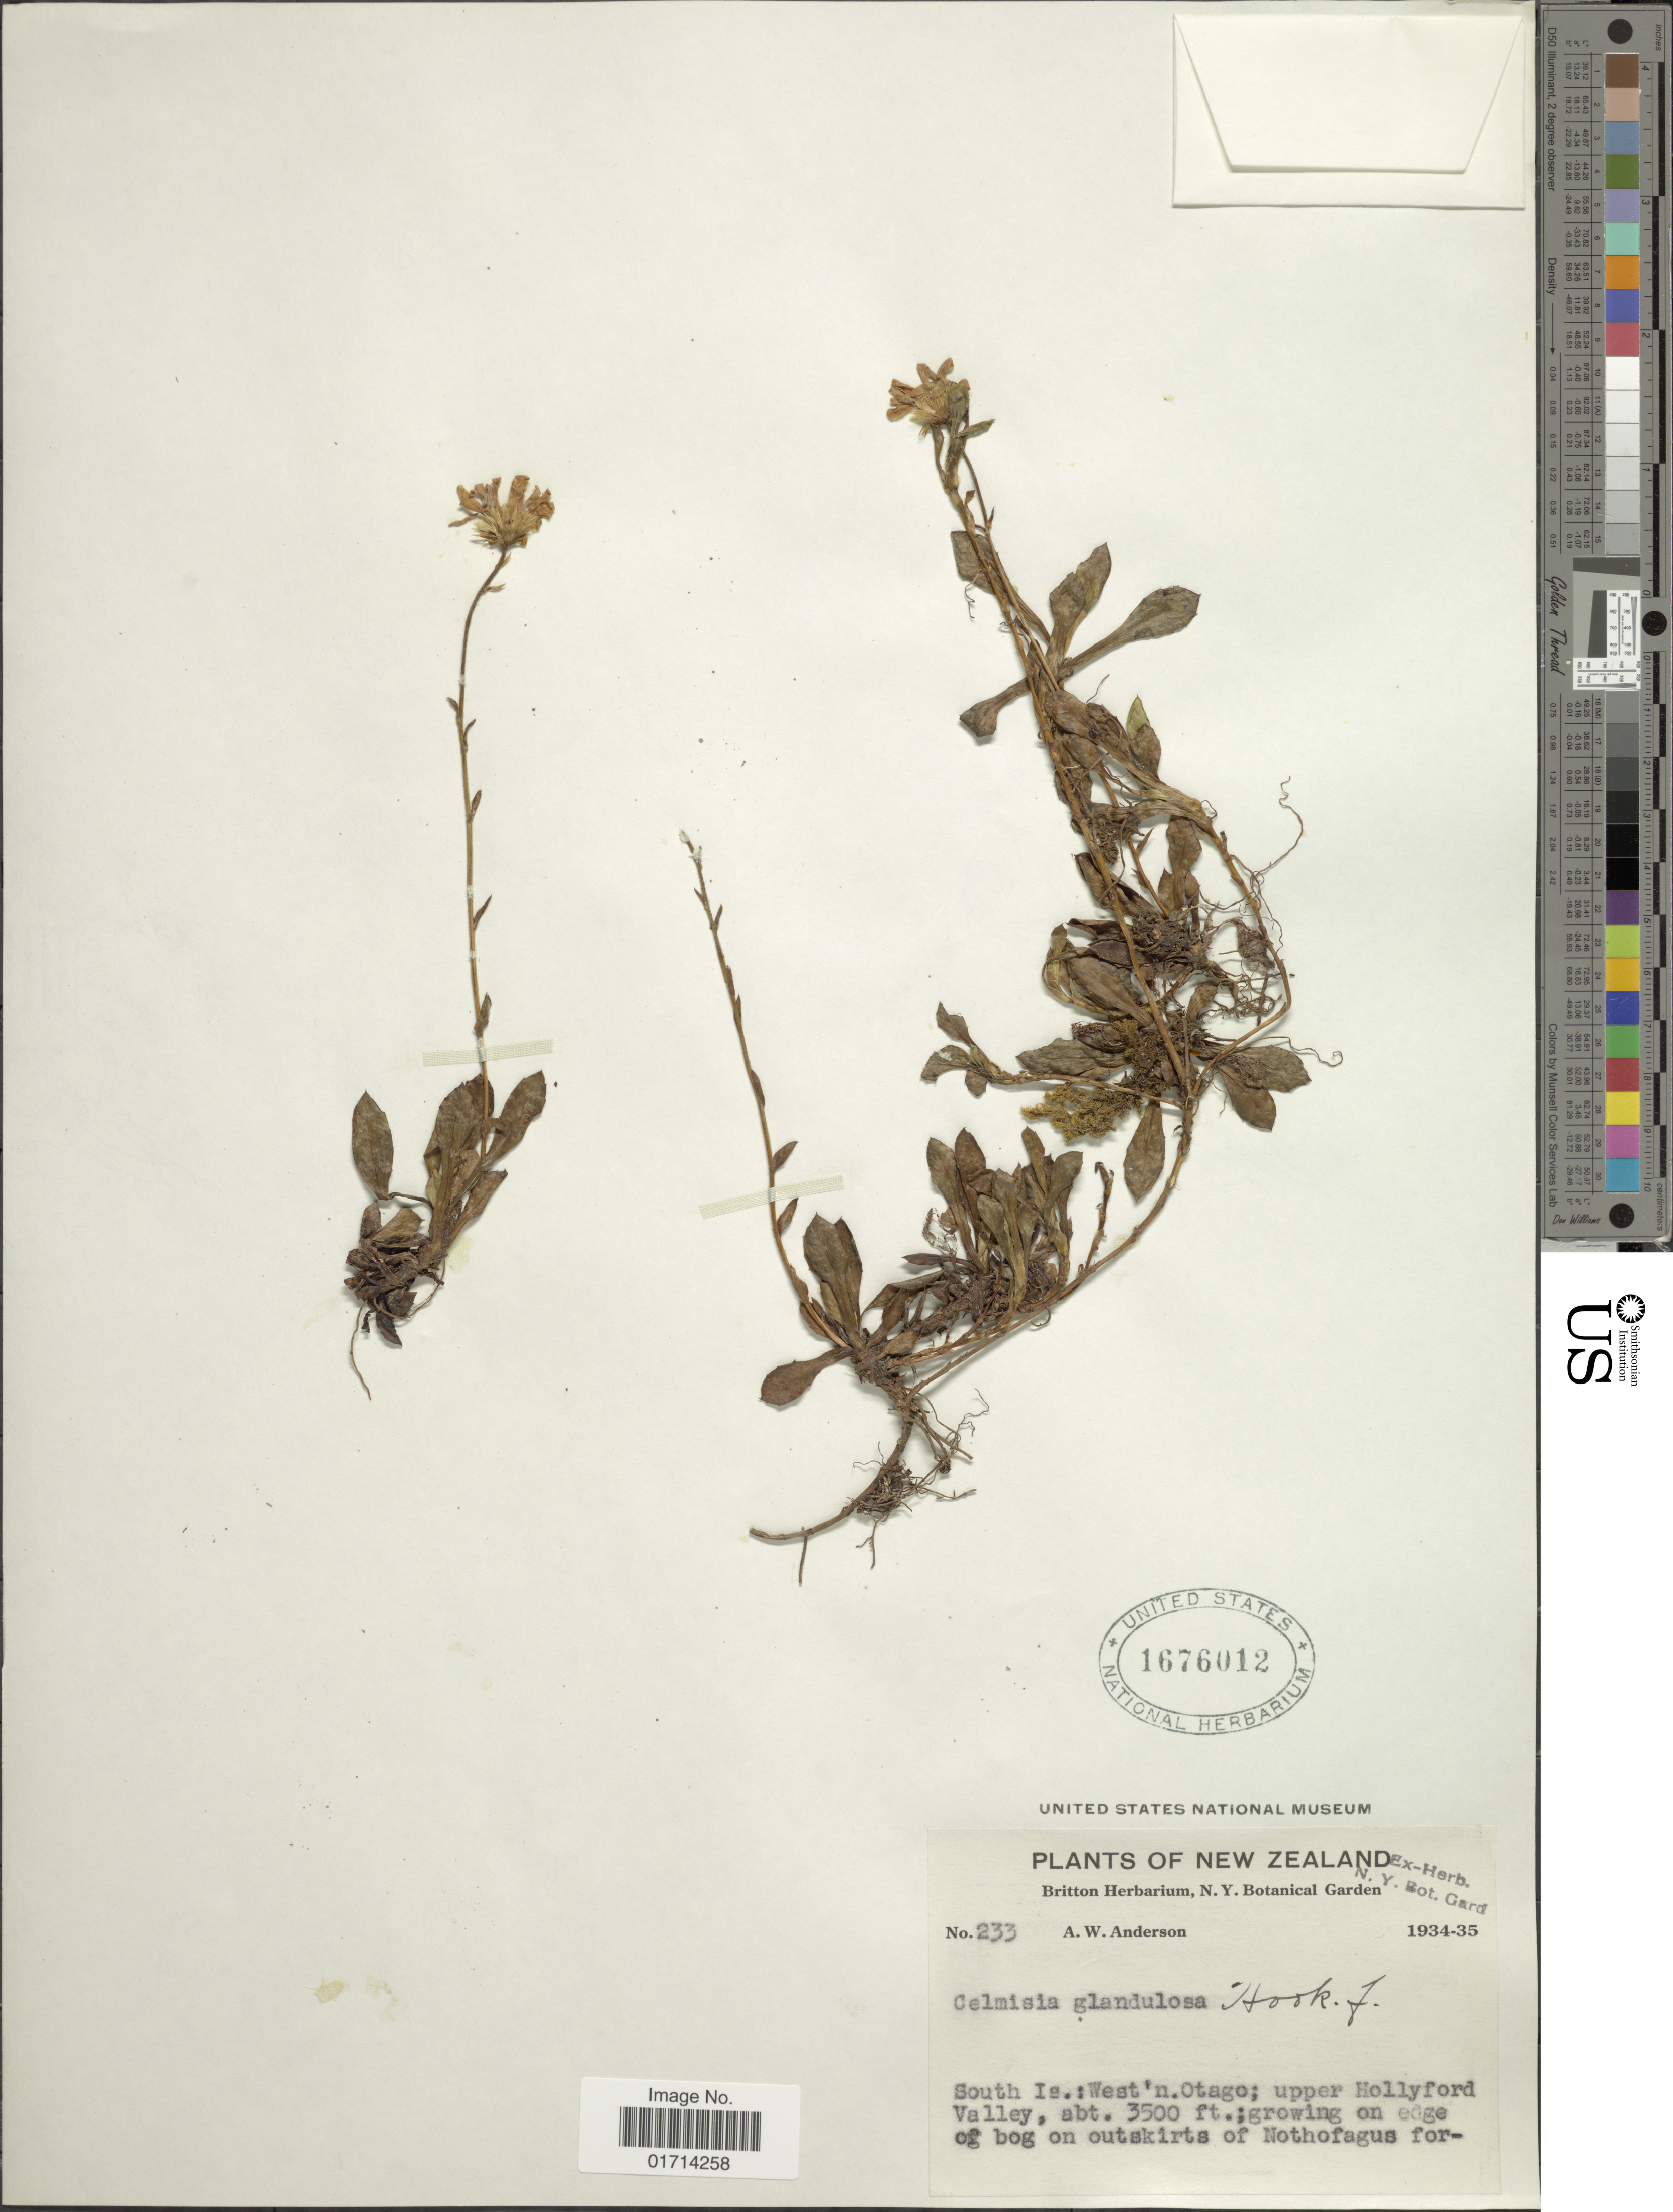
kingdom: Plantae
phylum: Tracheophyta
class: Magnoliopsida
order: Asterales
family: Asteraceae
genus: Celmisia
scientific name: Celmisia glandulosa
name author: Hook. f.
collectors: A. W. Anderson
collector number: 233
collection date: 1934/1935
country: New Zealand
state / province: Otago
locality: South Is.: West'n. Otago; upper Hollyford Valley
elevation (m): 1067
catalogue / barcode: US 1676012